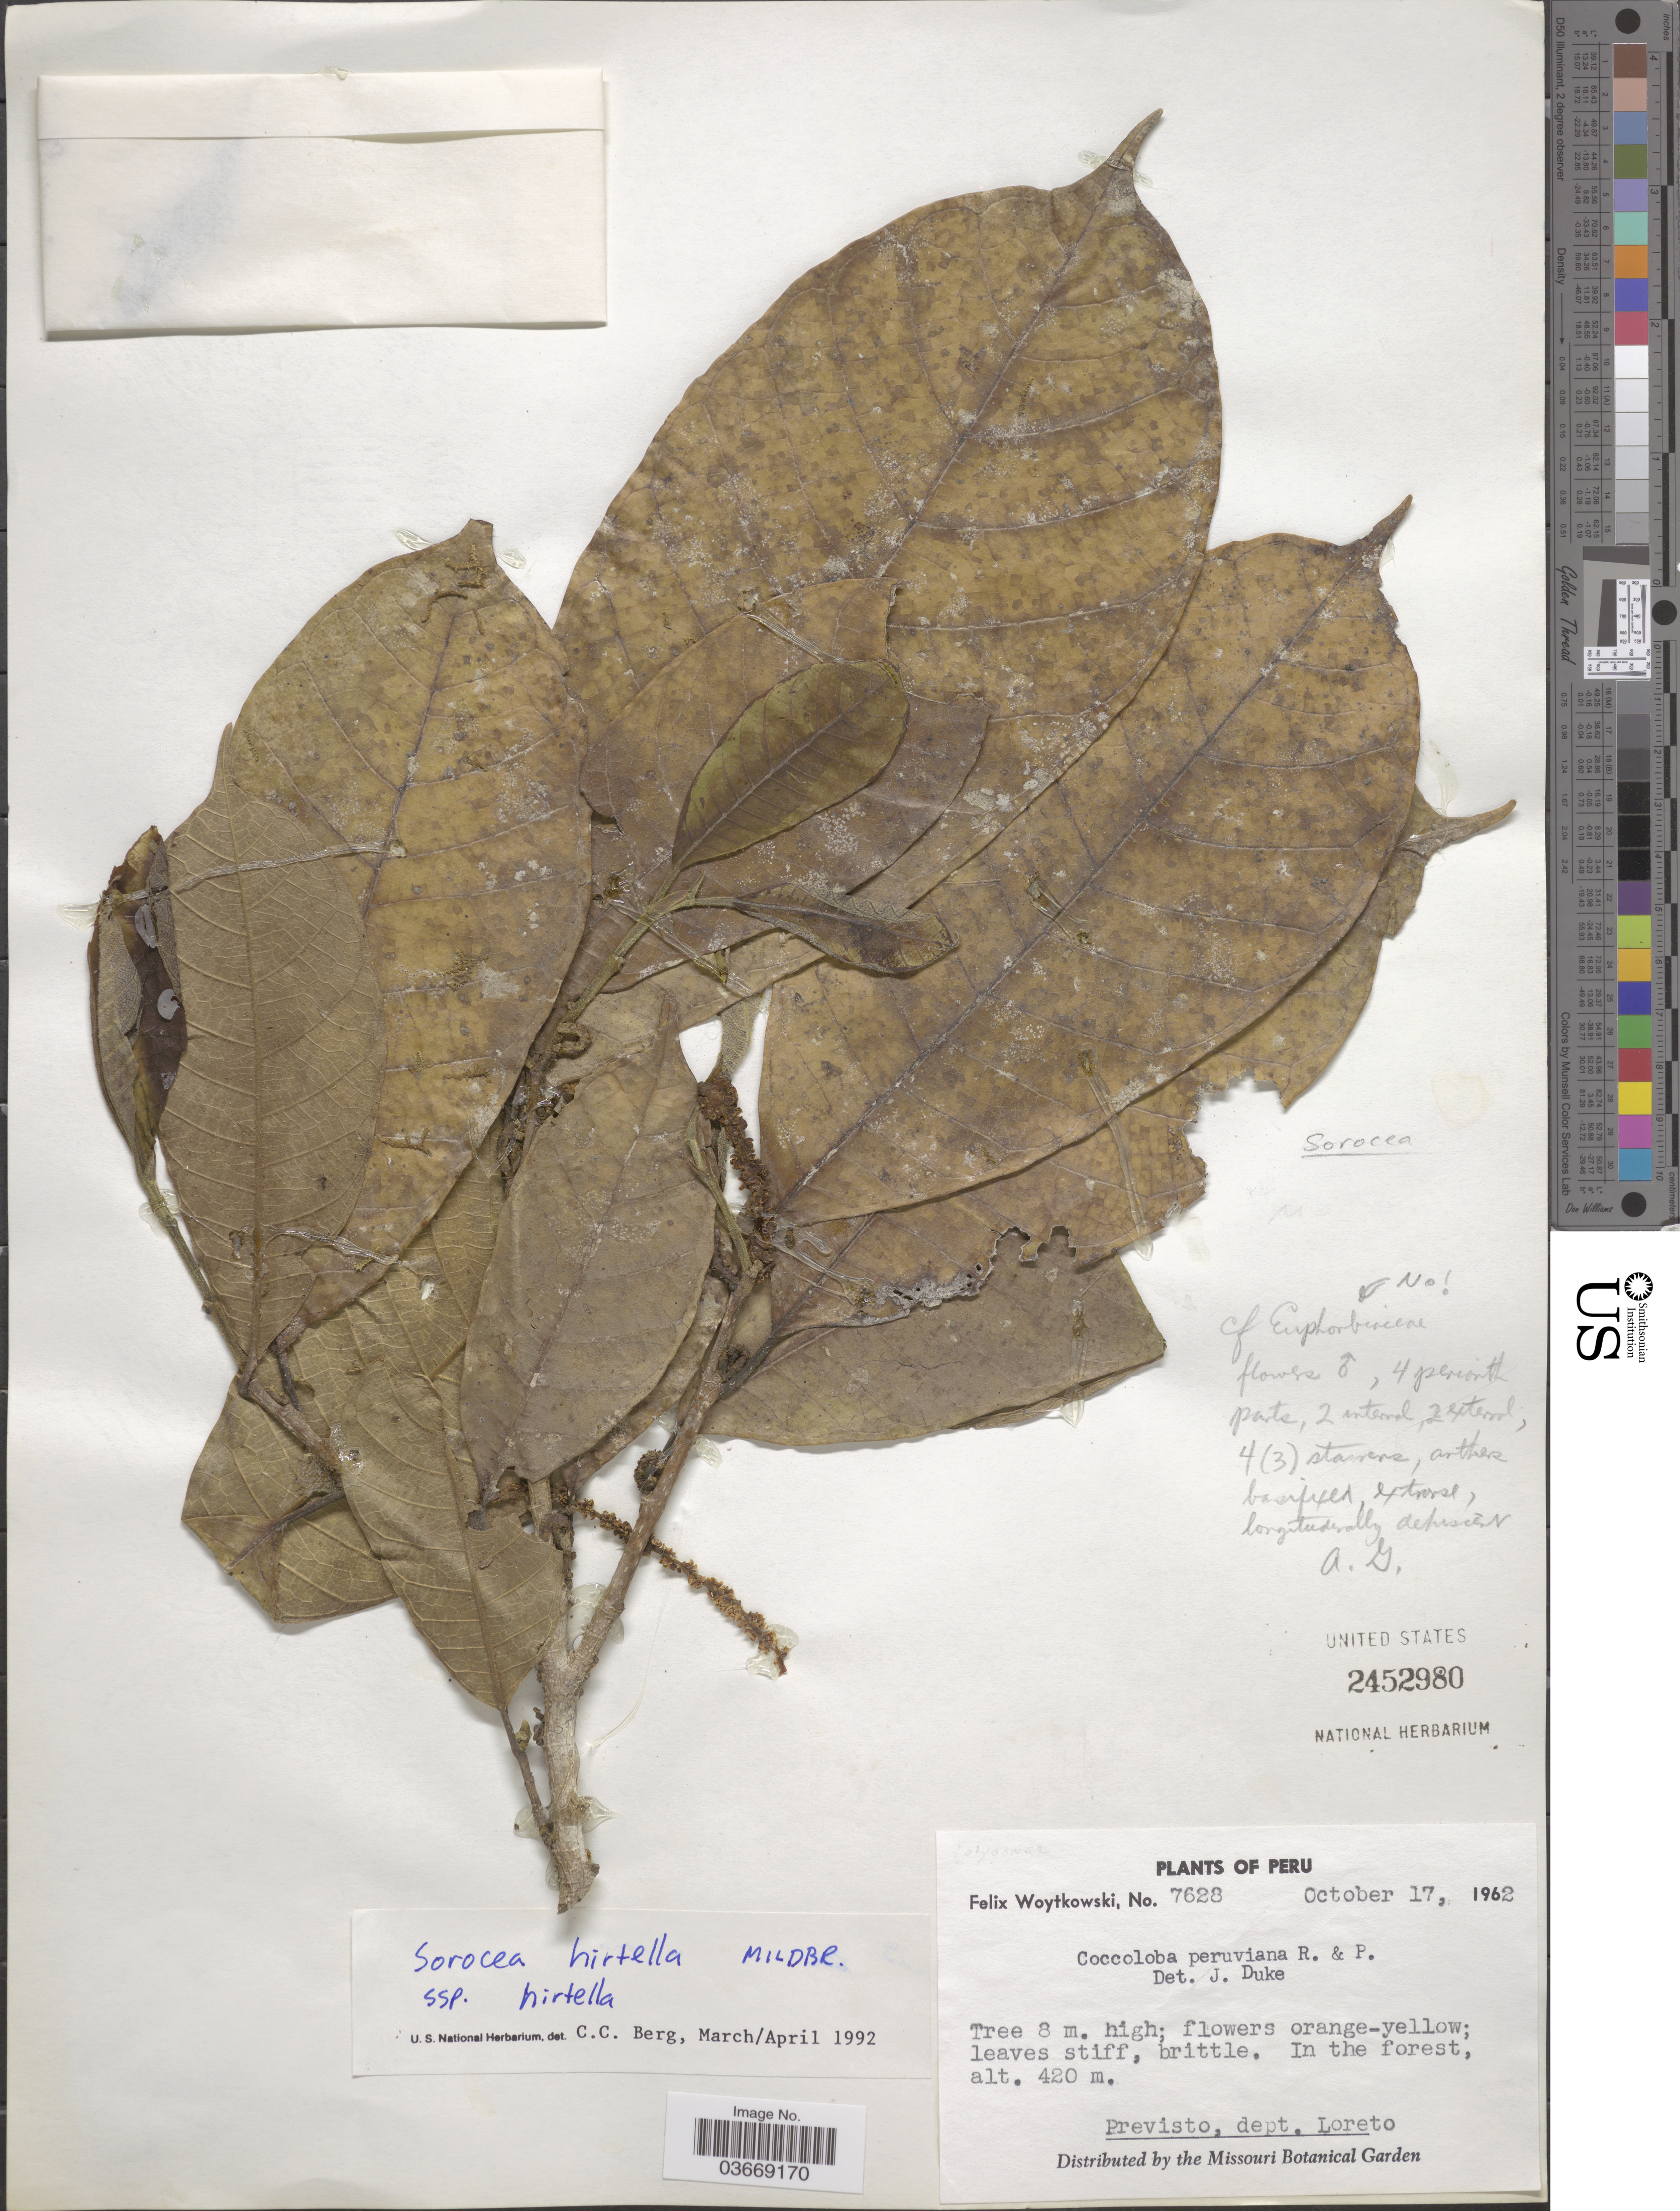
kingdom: Plantae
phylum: Tracheophyta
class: Magnoliopsida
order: Rosales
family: Moraceae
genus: Sorocea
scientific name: Sorocea hirtella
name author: Mildbr.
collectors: F. Woytkowski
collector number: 7628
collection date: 1962-10-17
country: Peru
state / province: Loreto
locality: Previsto, dept. Loreto.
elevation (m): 420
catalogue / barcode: US 2452980